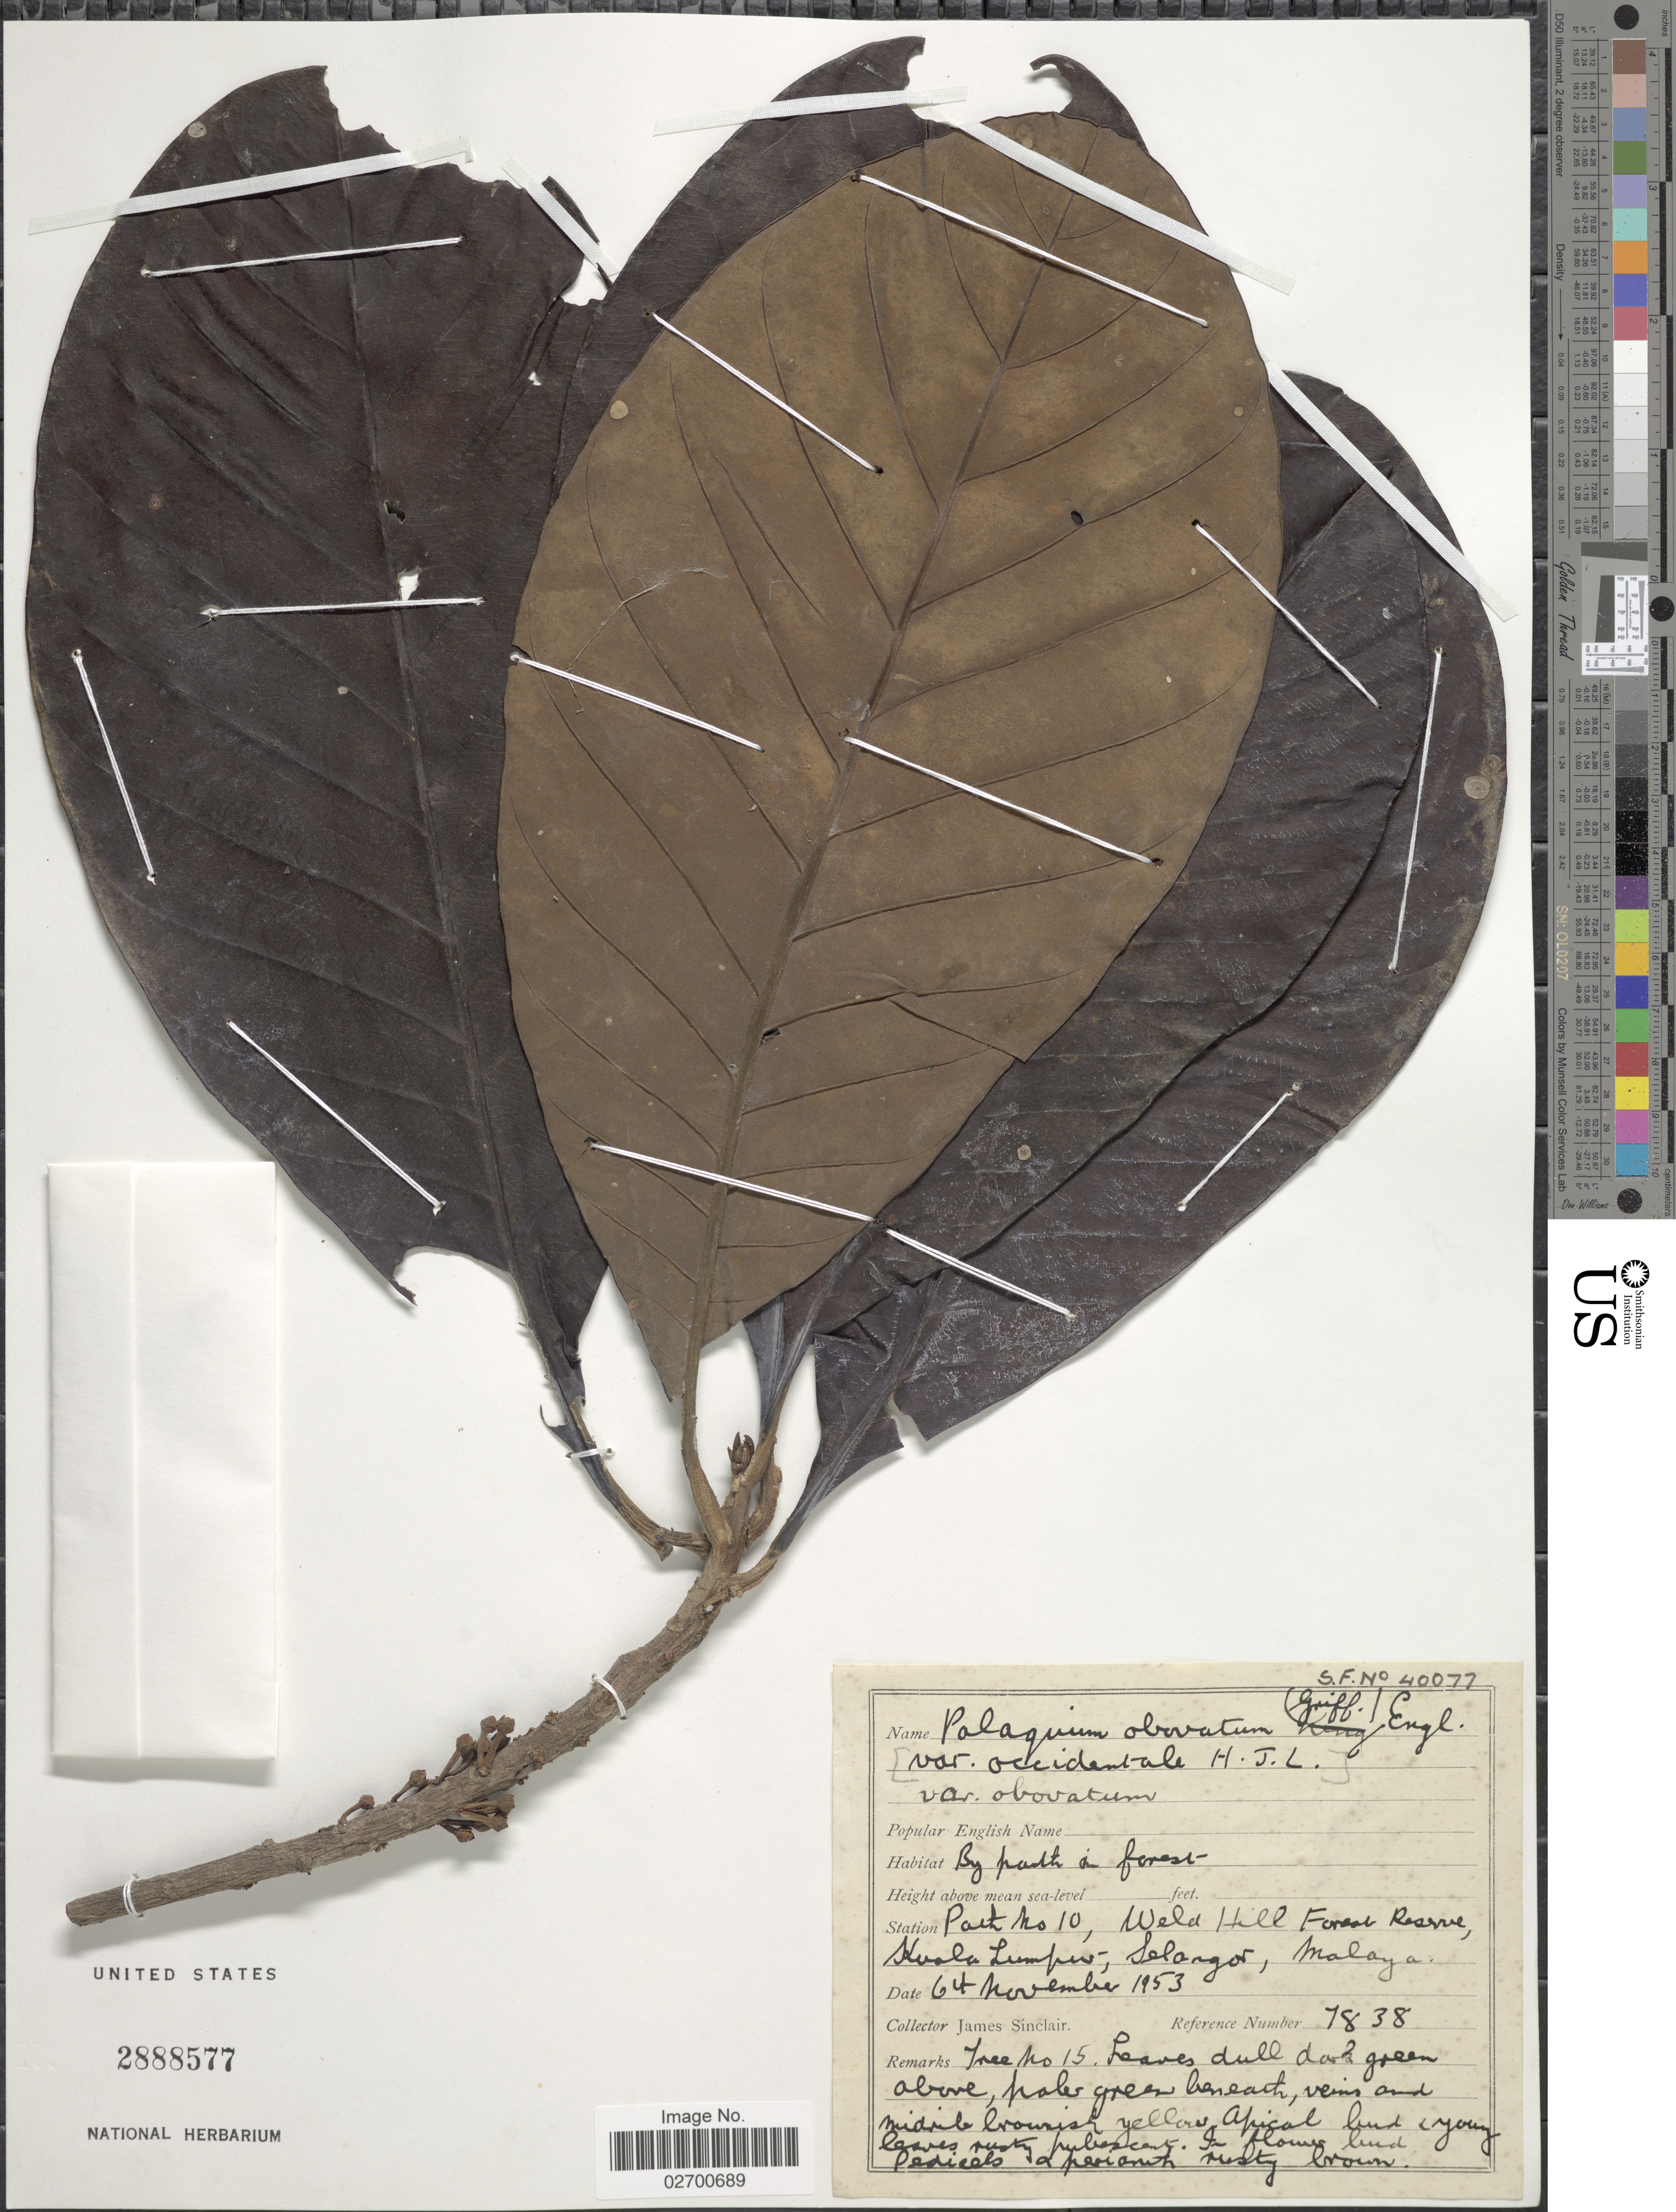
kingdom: Plantae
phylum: Tracheophyta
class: Magnoliopsida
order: Ericales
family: Sapotaceae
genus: Palaquium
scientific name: Palaquium obovatum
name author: (Griff.) Engl.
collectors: J. Sinclair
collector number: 1838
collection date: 1953-11-06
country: Malaysia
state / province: Selangor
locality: Path No 10, Weld Hill Forest Reserve Kuala Lumpur, Selangor, Malaya.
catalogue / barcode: US 2888577